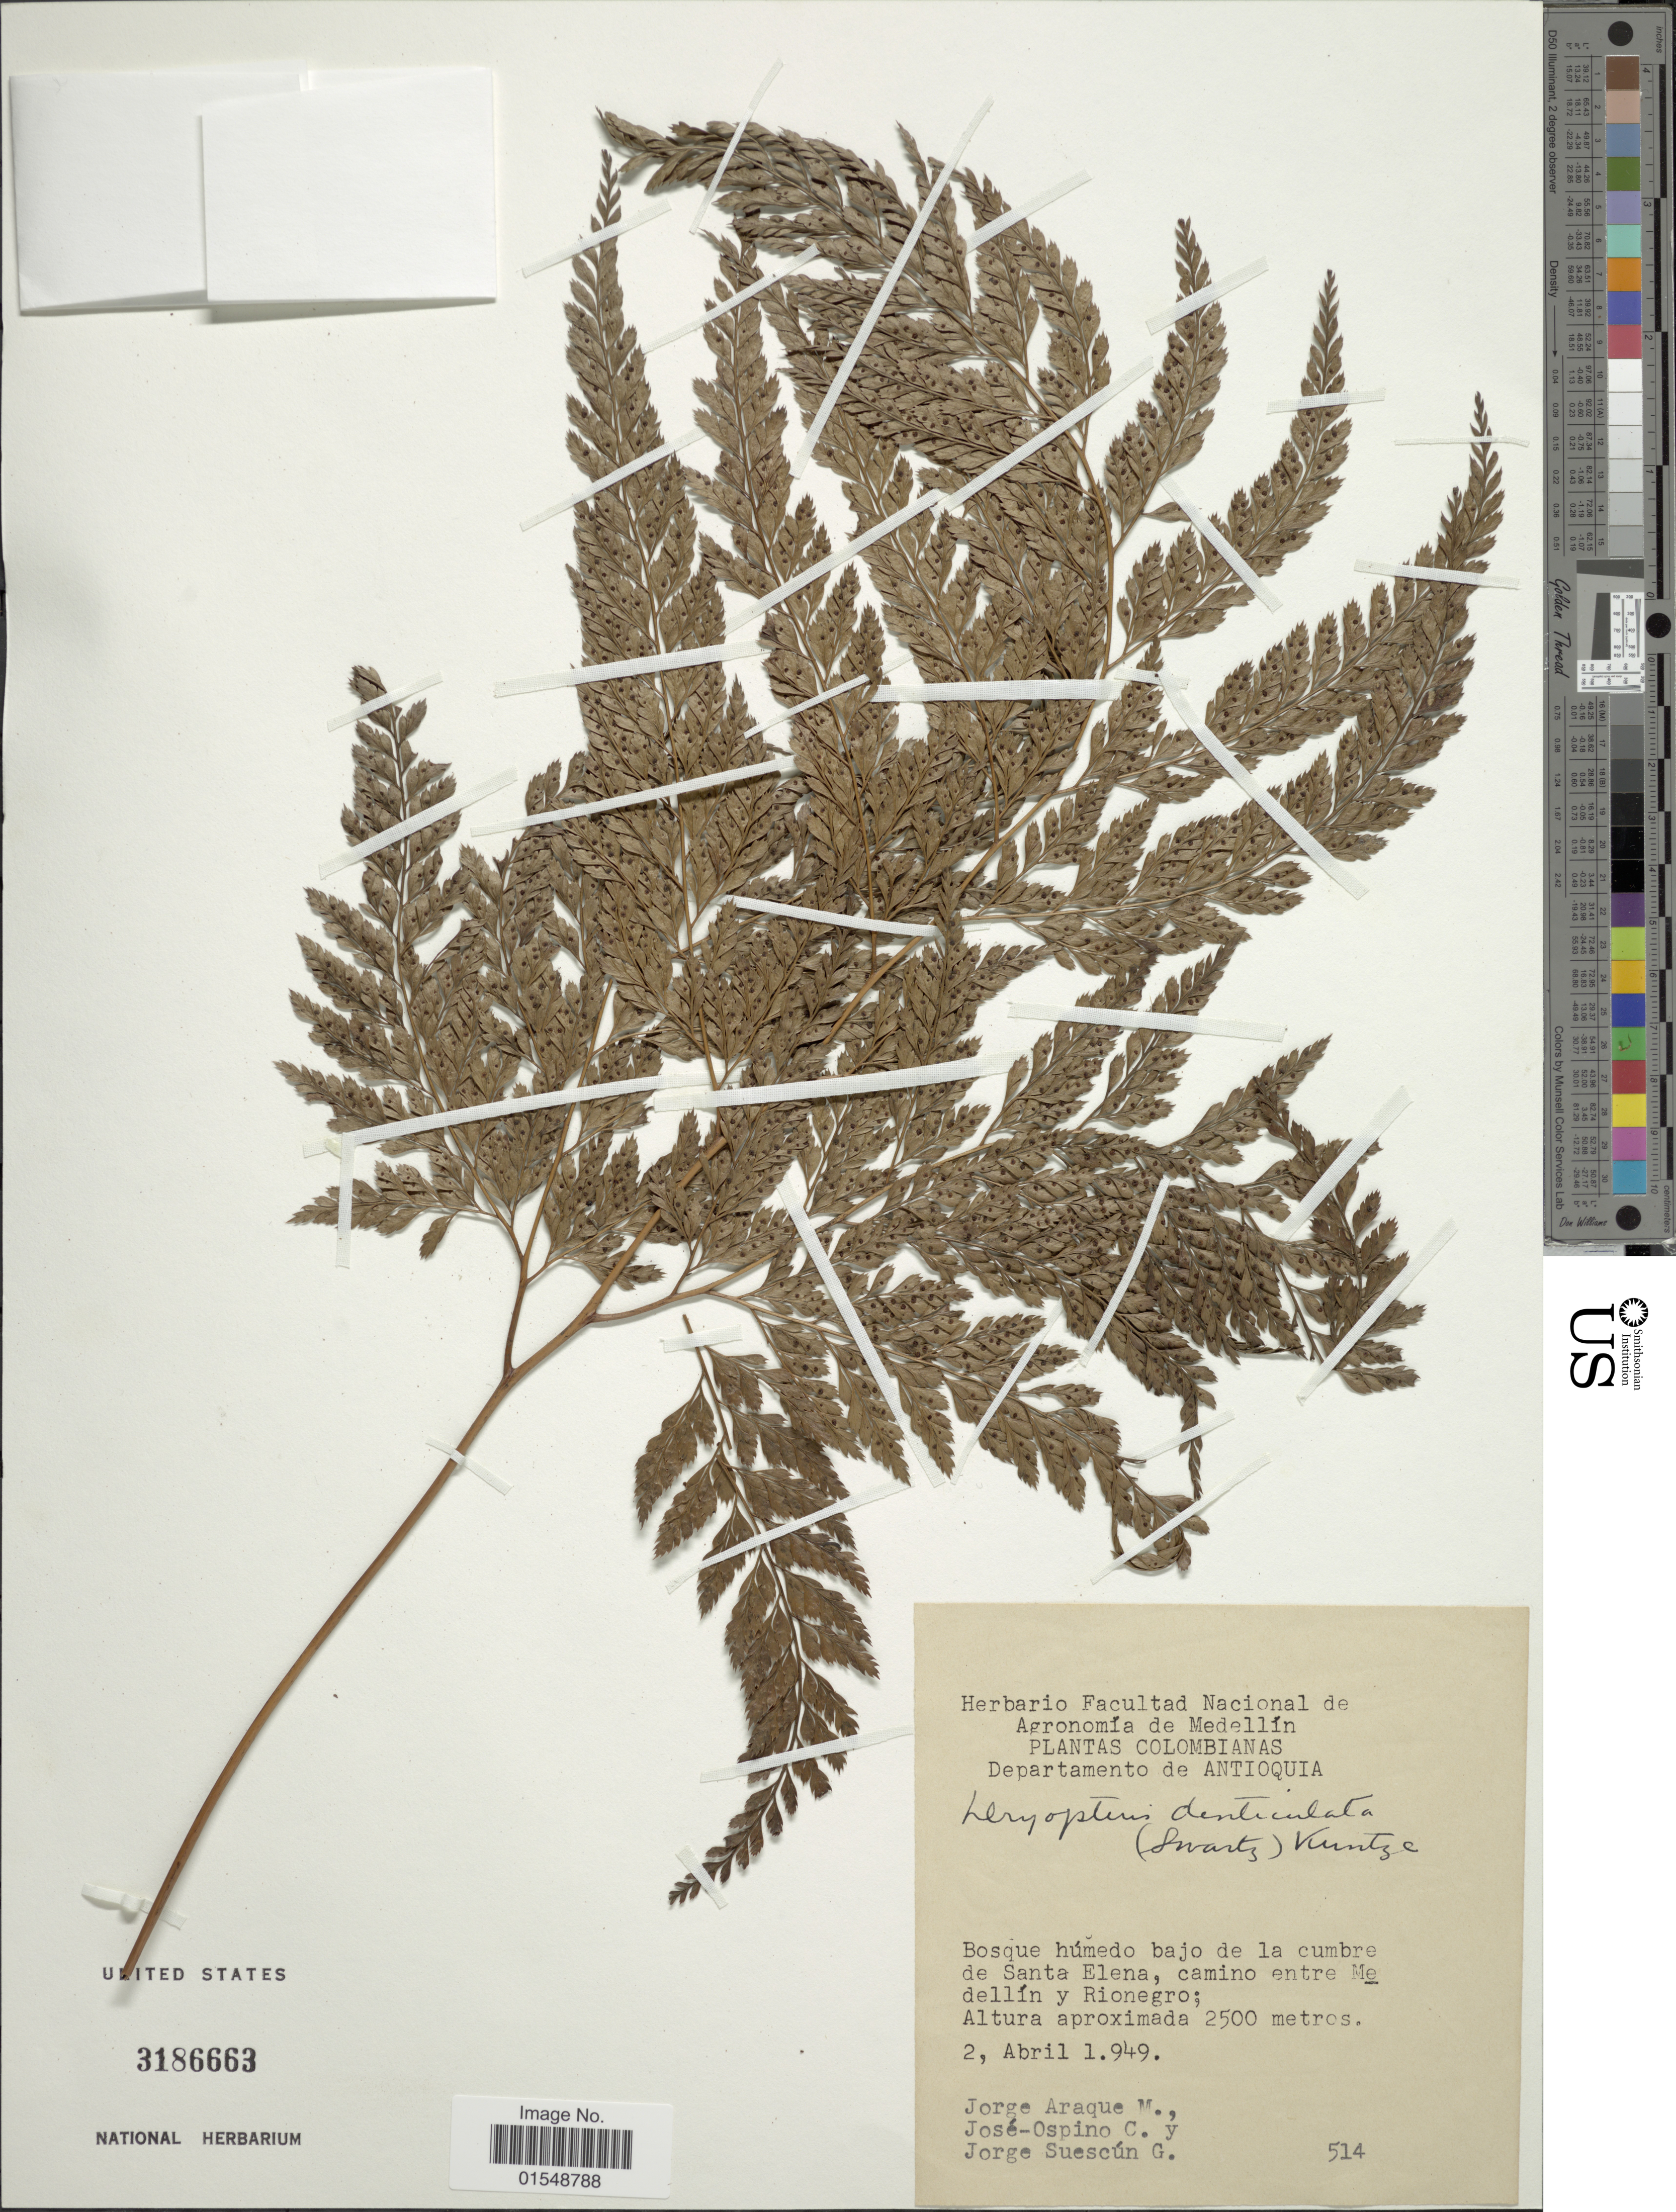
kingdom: Plantae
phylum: Tracheophyta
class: Polypodiopsida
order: Polypodiales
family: Dryopteridaceae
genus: Arachniodes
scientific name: Arachniodes denticulata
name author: (Sw.) Ching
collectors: J. Araque Molina, C. José-Ospino & J. Suescun G.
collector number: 514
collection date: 1949-04-02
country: Colombia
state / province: Antioquia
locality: Bosque húmedo bajo de la cumbre de Santa Elena, camino entre Medellín y Rionegro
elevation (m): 2500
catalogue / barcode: US 3186663